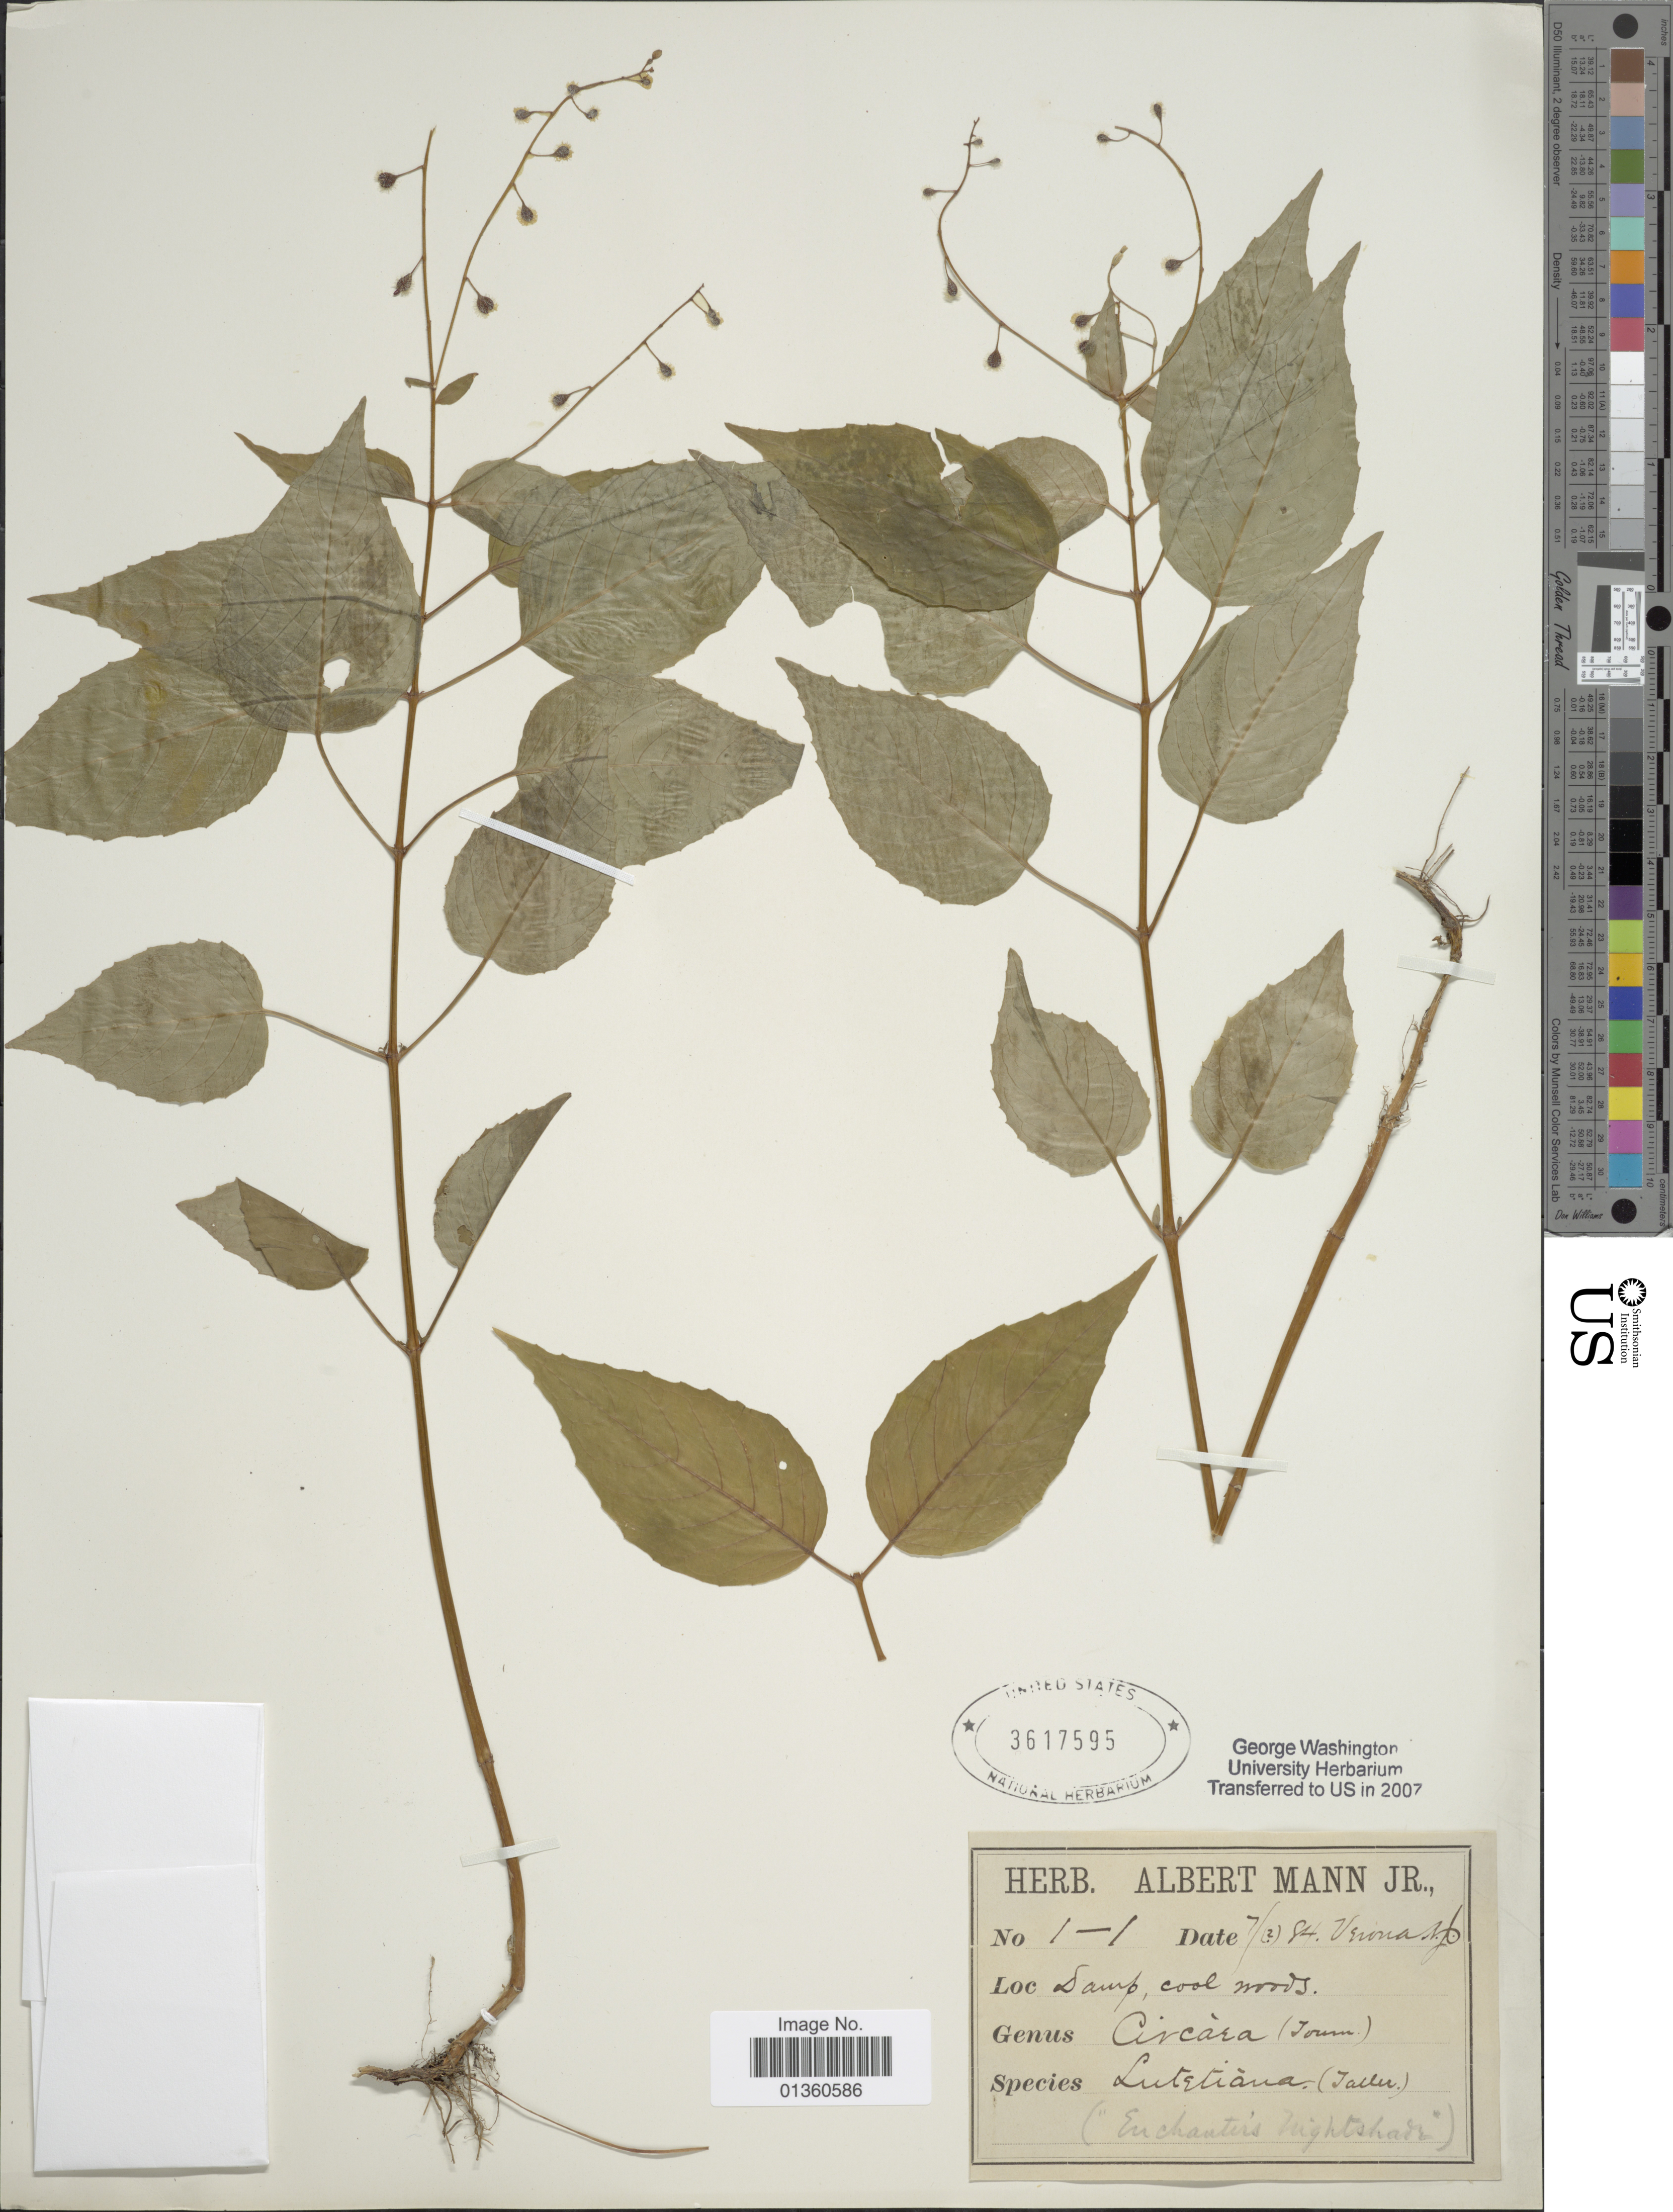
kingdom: Plantae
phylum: Tracheophyta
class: Magnoliopsida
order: Myrtales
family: Onagraceae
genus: Circaea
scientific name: Circaea canadensis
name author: (L.) Hill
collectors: A. Mann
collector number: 1-1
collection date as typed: Transcribed d/m/y: 7/2/84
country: United States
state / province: New Jersey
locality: Damp, cool woods, Verona NJ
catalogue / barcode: US 3617595